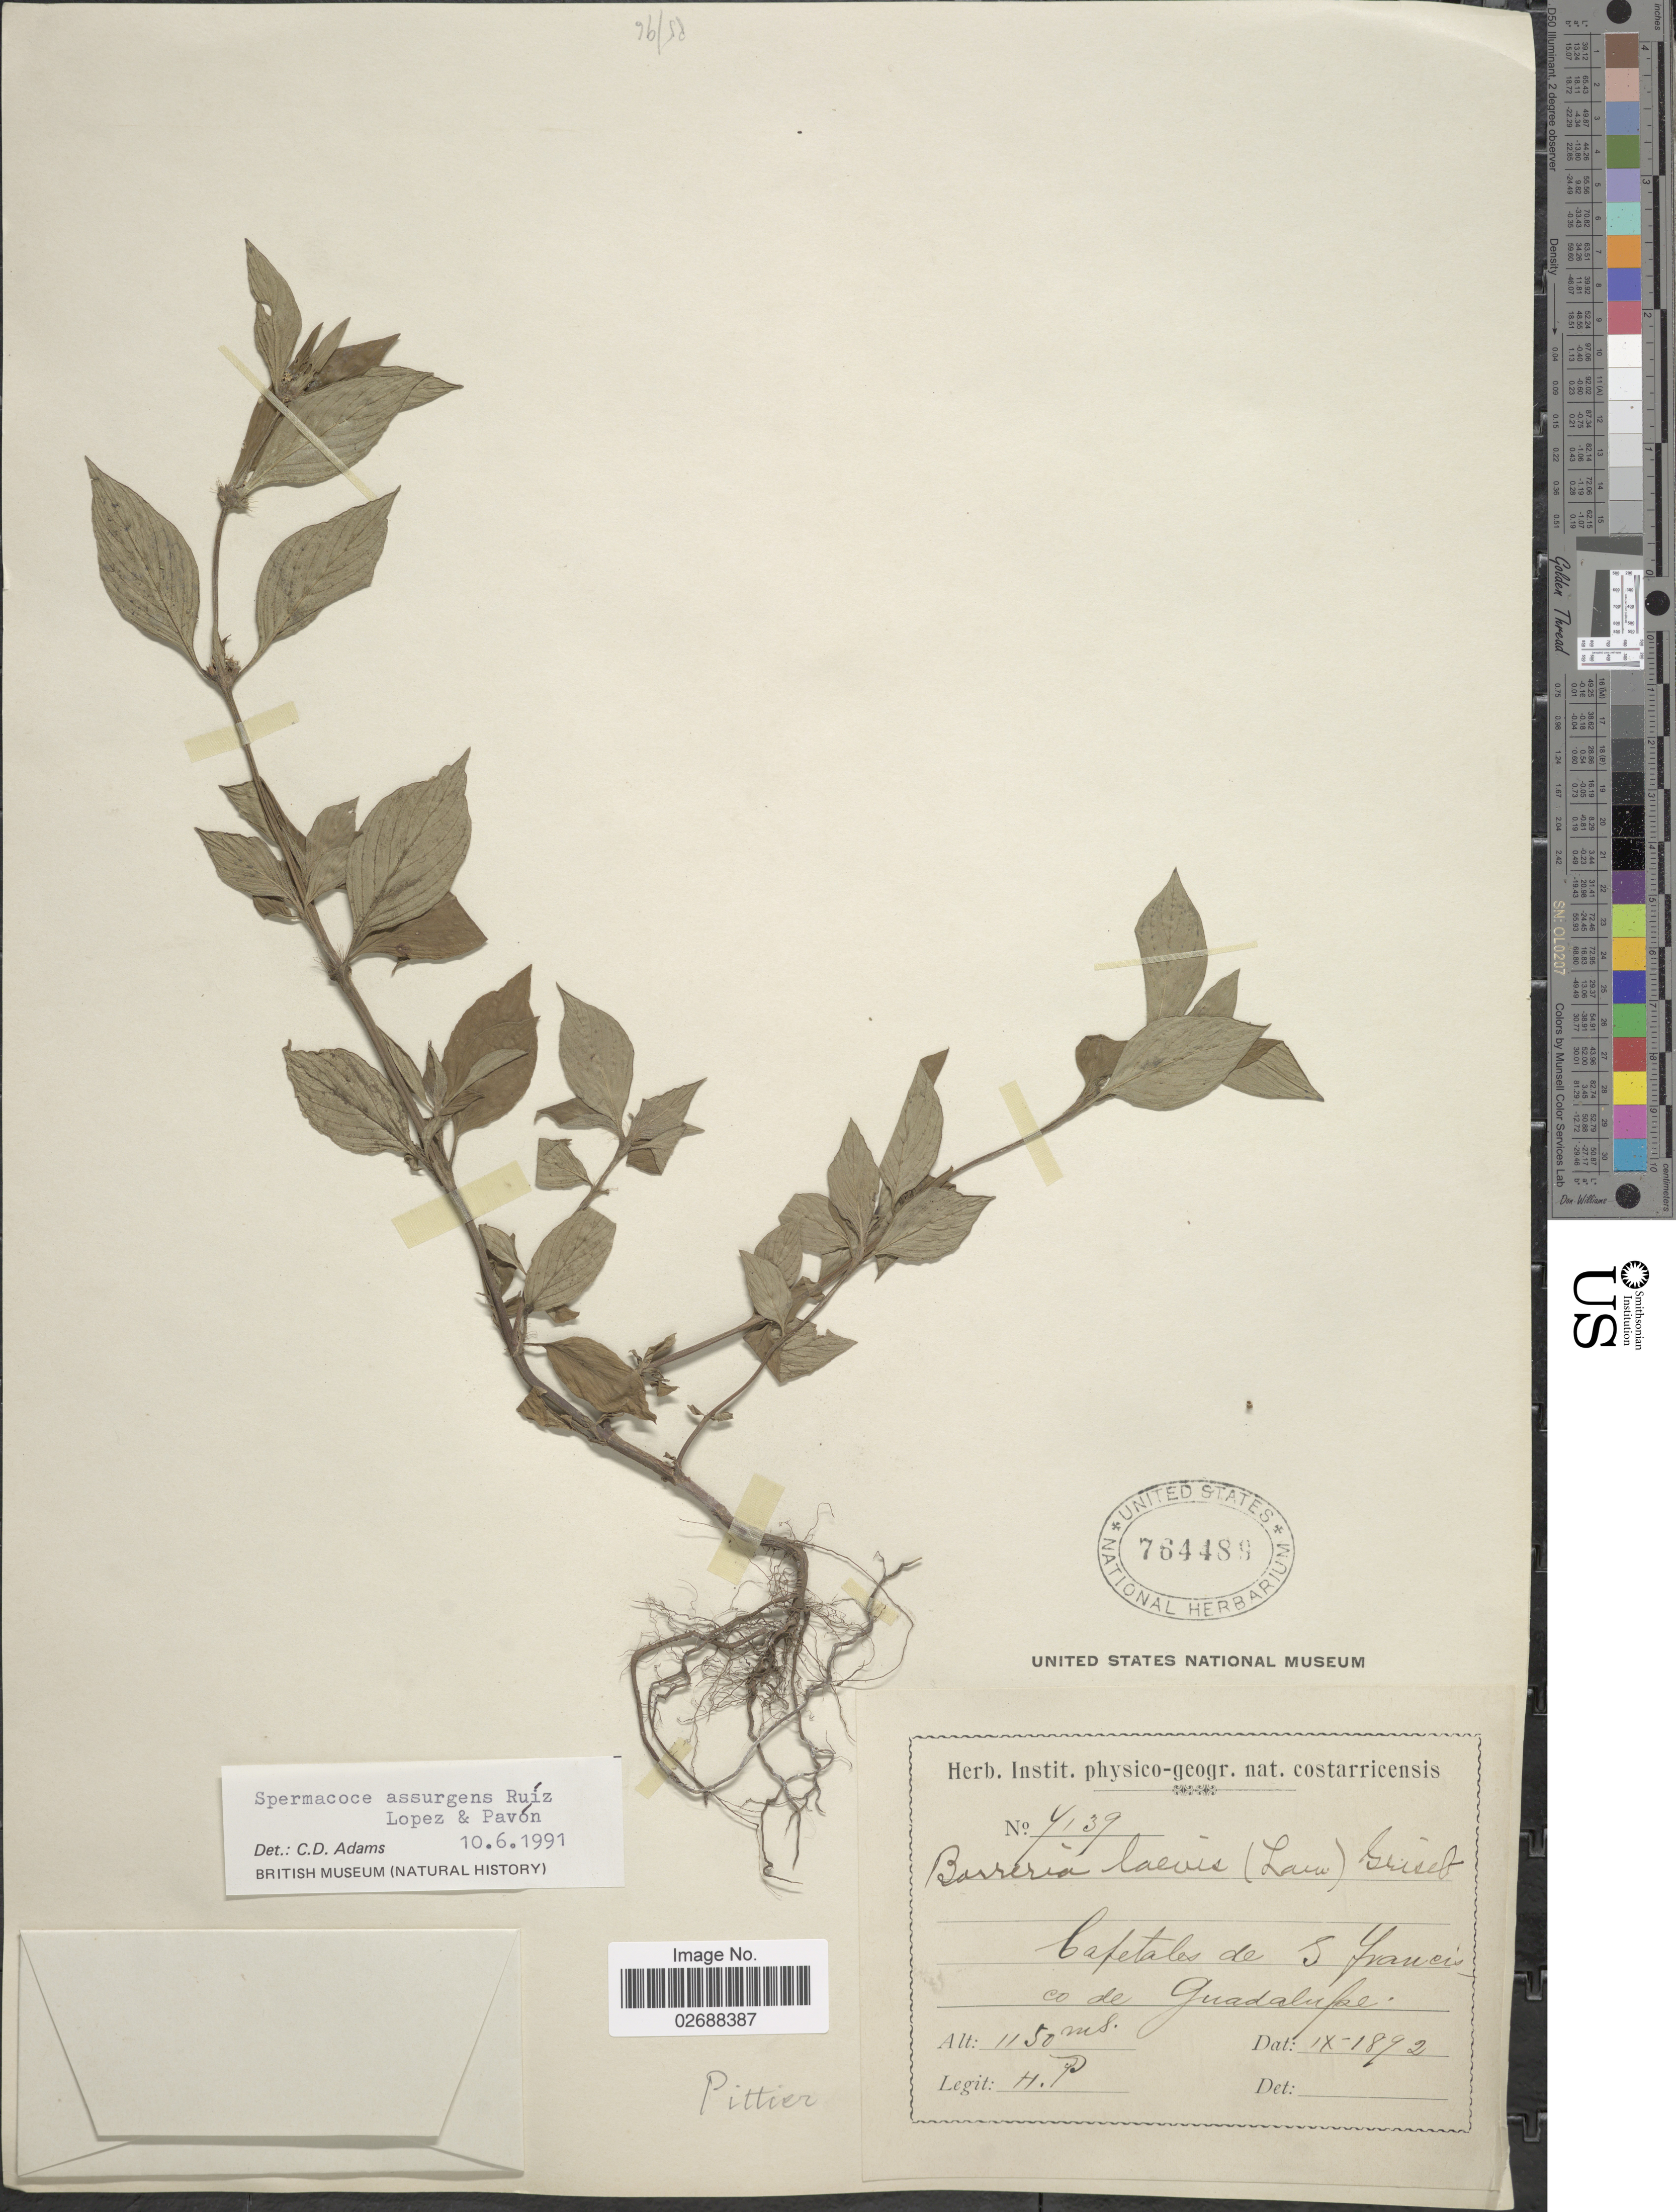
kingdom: Plantae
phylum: Tracheophyta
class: Magnoliopsida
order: Gentianales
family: Rubiaceae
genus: Borreria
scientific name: Borreria assurgens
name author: (Ruiz & Pav.) Griseb.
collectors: H. P.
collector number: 7139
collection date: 1892-09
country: Costa Rica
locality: Cafetales de S Francisco de Guadalupe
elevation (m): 1150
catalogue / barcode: US 1764489